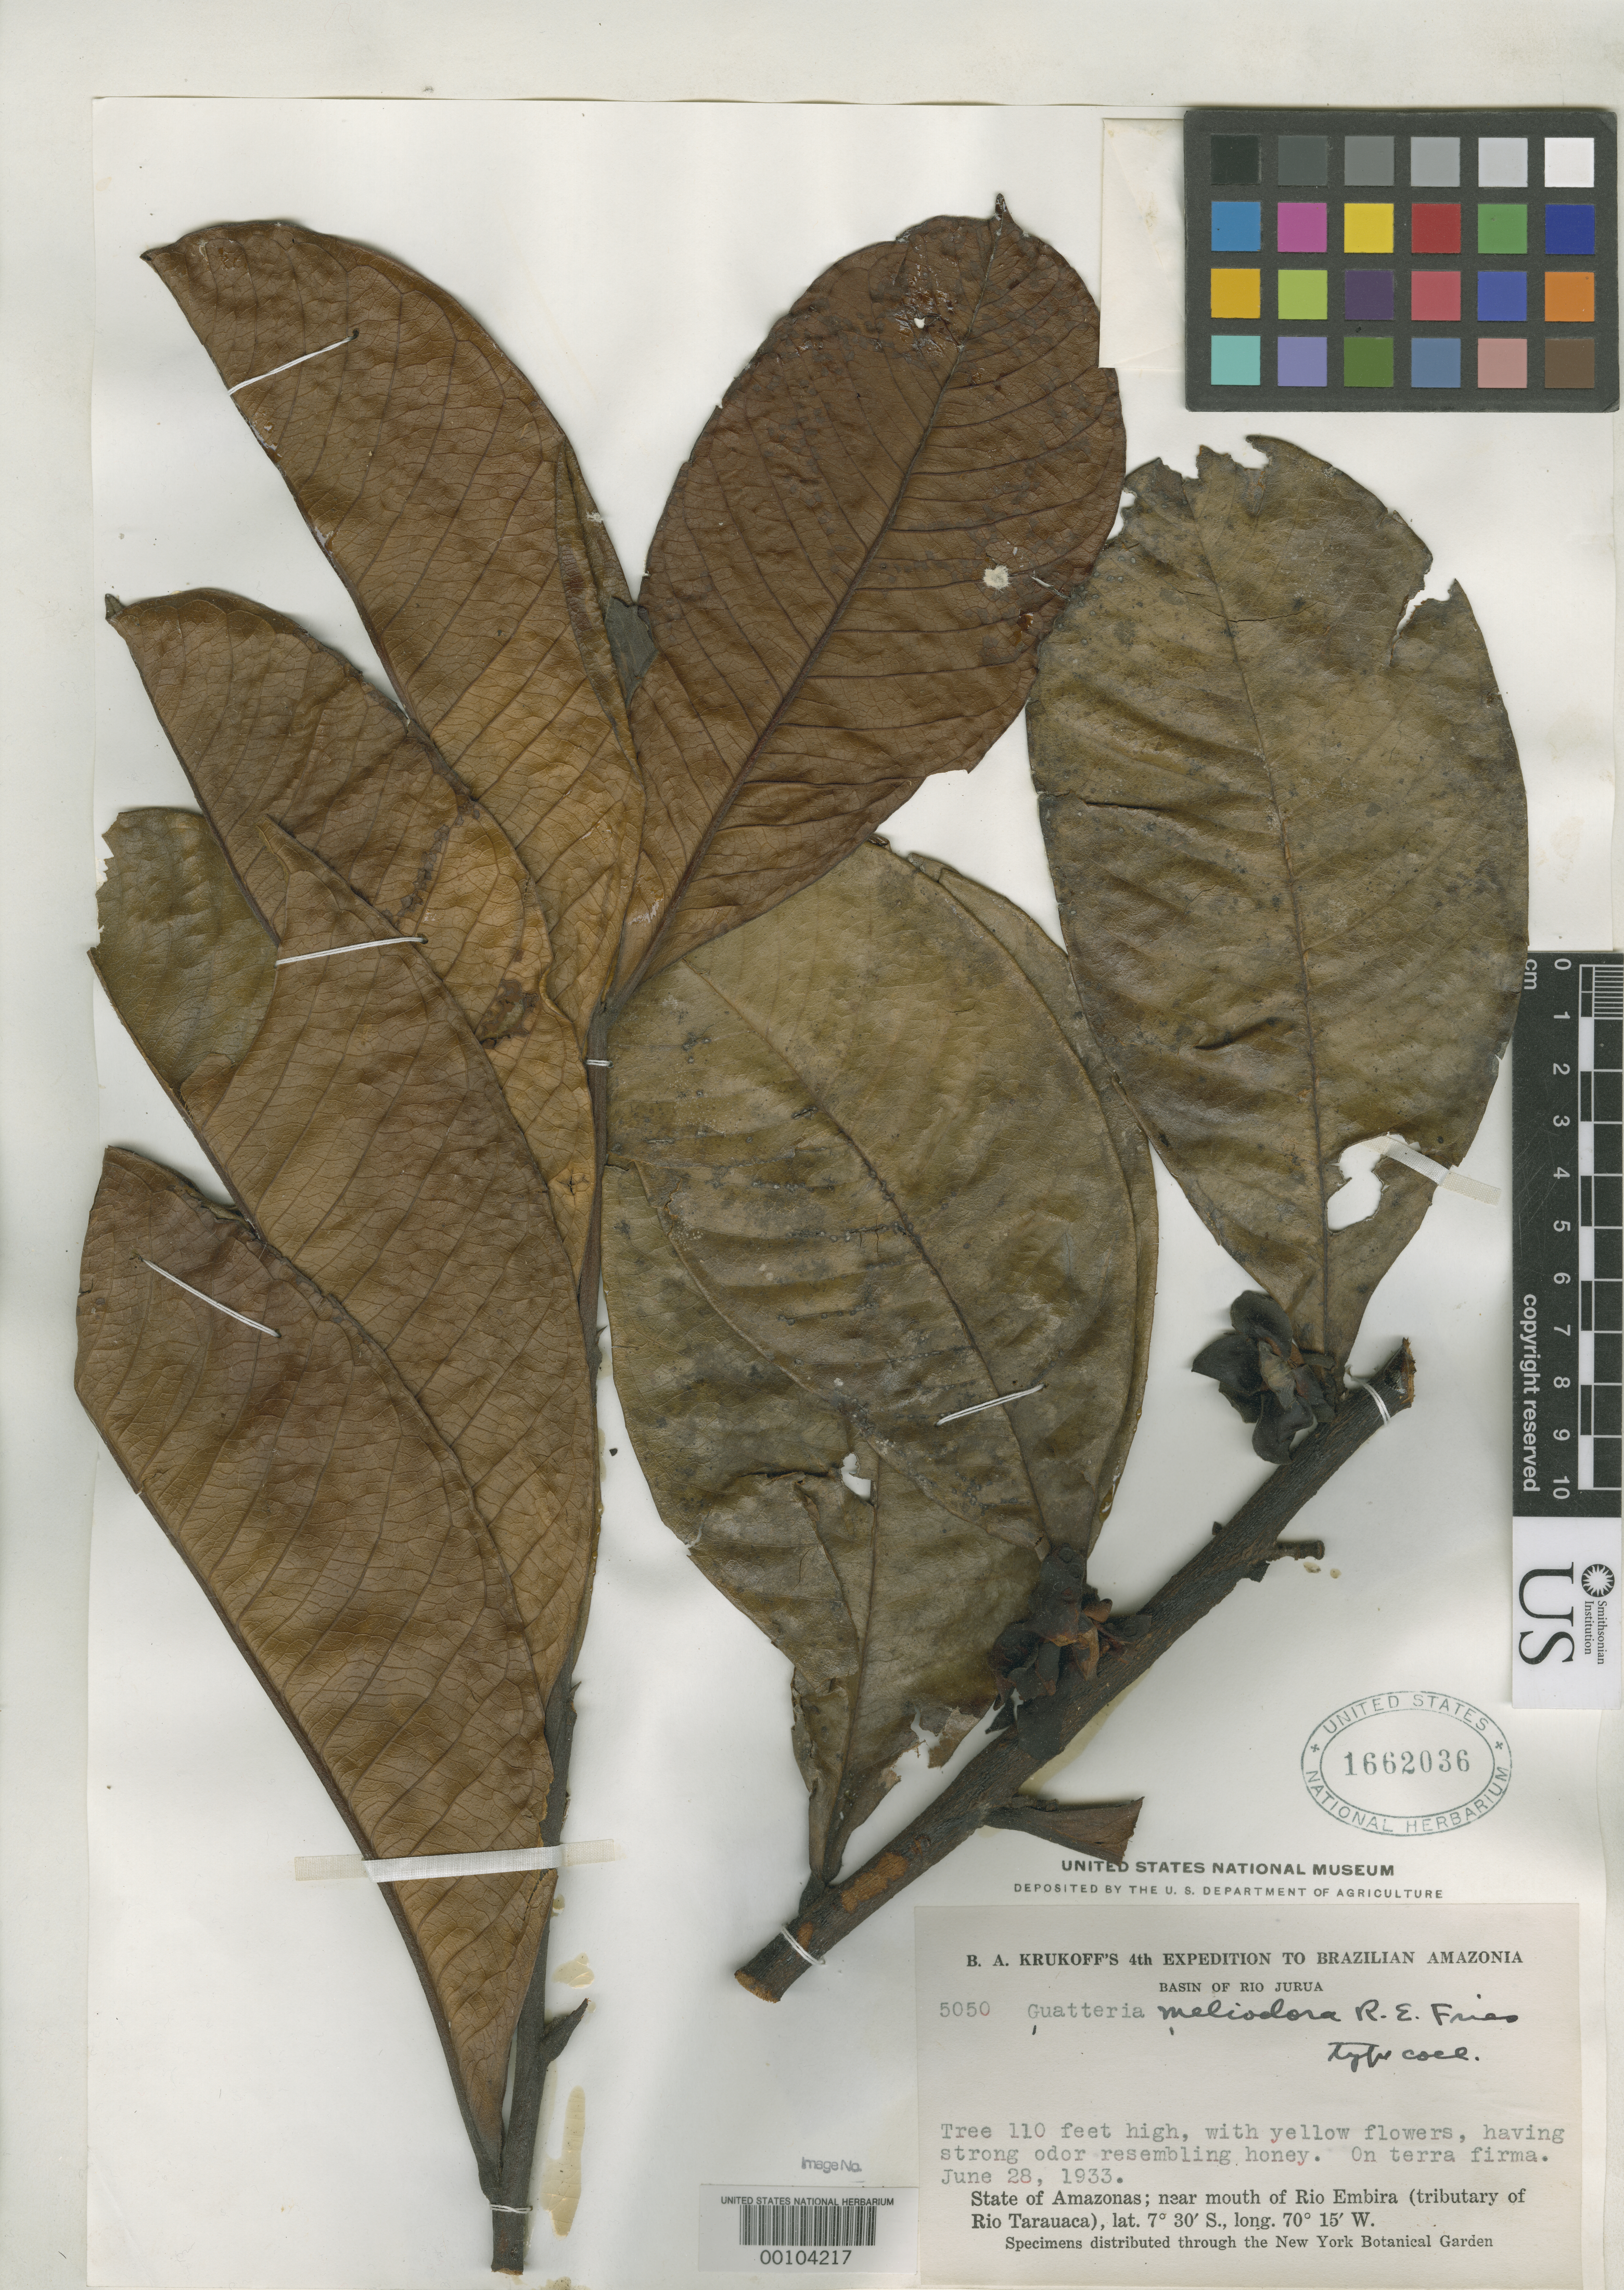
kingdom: Plantae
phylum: Tracheophyta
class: Magnoliopsida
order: Magnoliales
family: Annonaceae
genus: Guatteria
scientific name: Guatteria meliodora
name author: R.E. Fr.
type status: Isotype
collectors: B. A. Krukoff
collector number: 5050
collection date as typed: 28 Jun 1933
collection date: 1933-06-28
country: Brazil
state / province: Amazonas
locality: Near mouth of Rio Emnbira, tributary of Rio Tarauaca.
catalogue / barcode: US 1662036